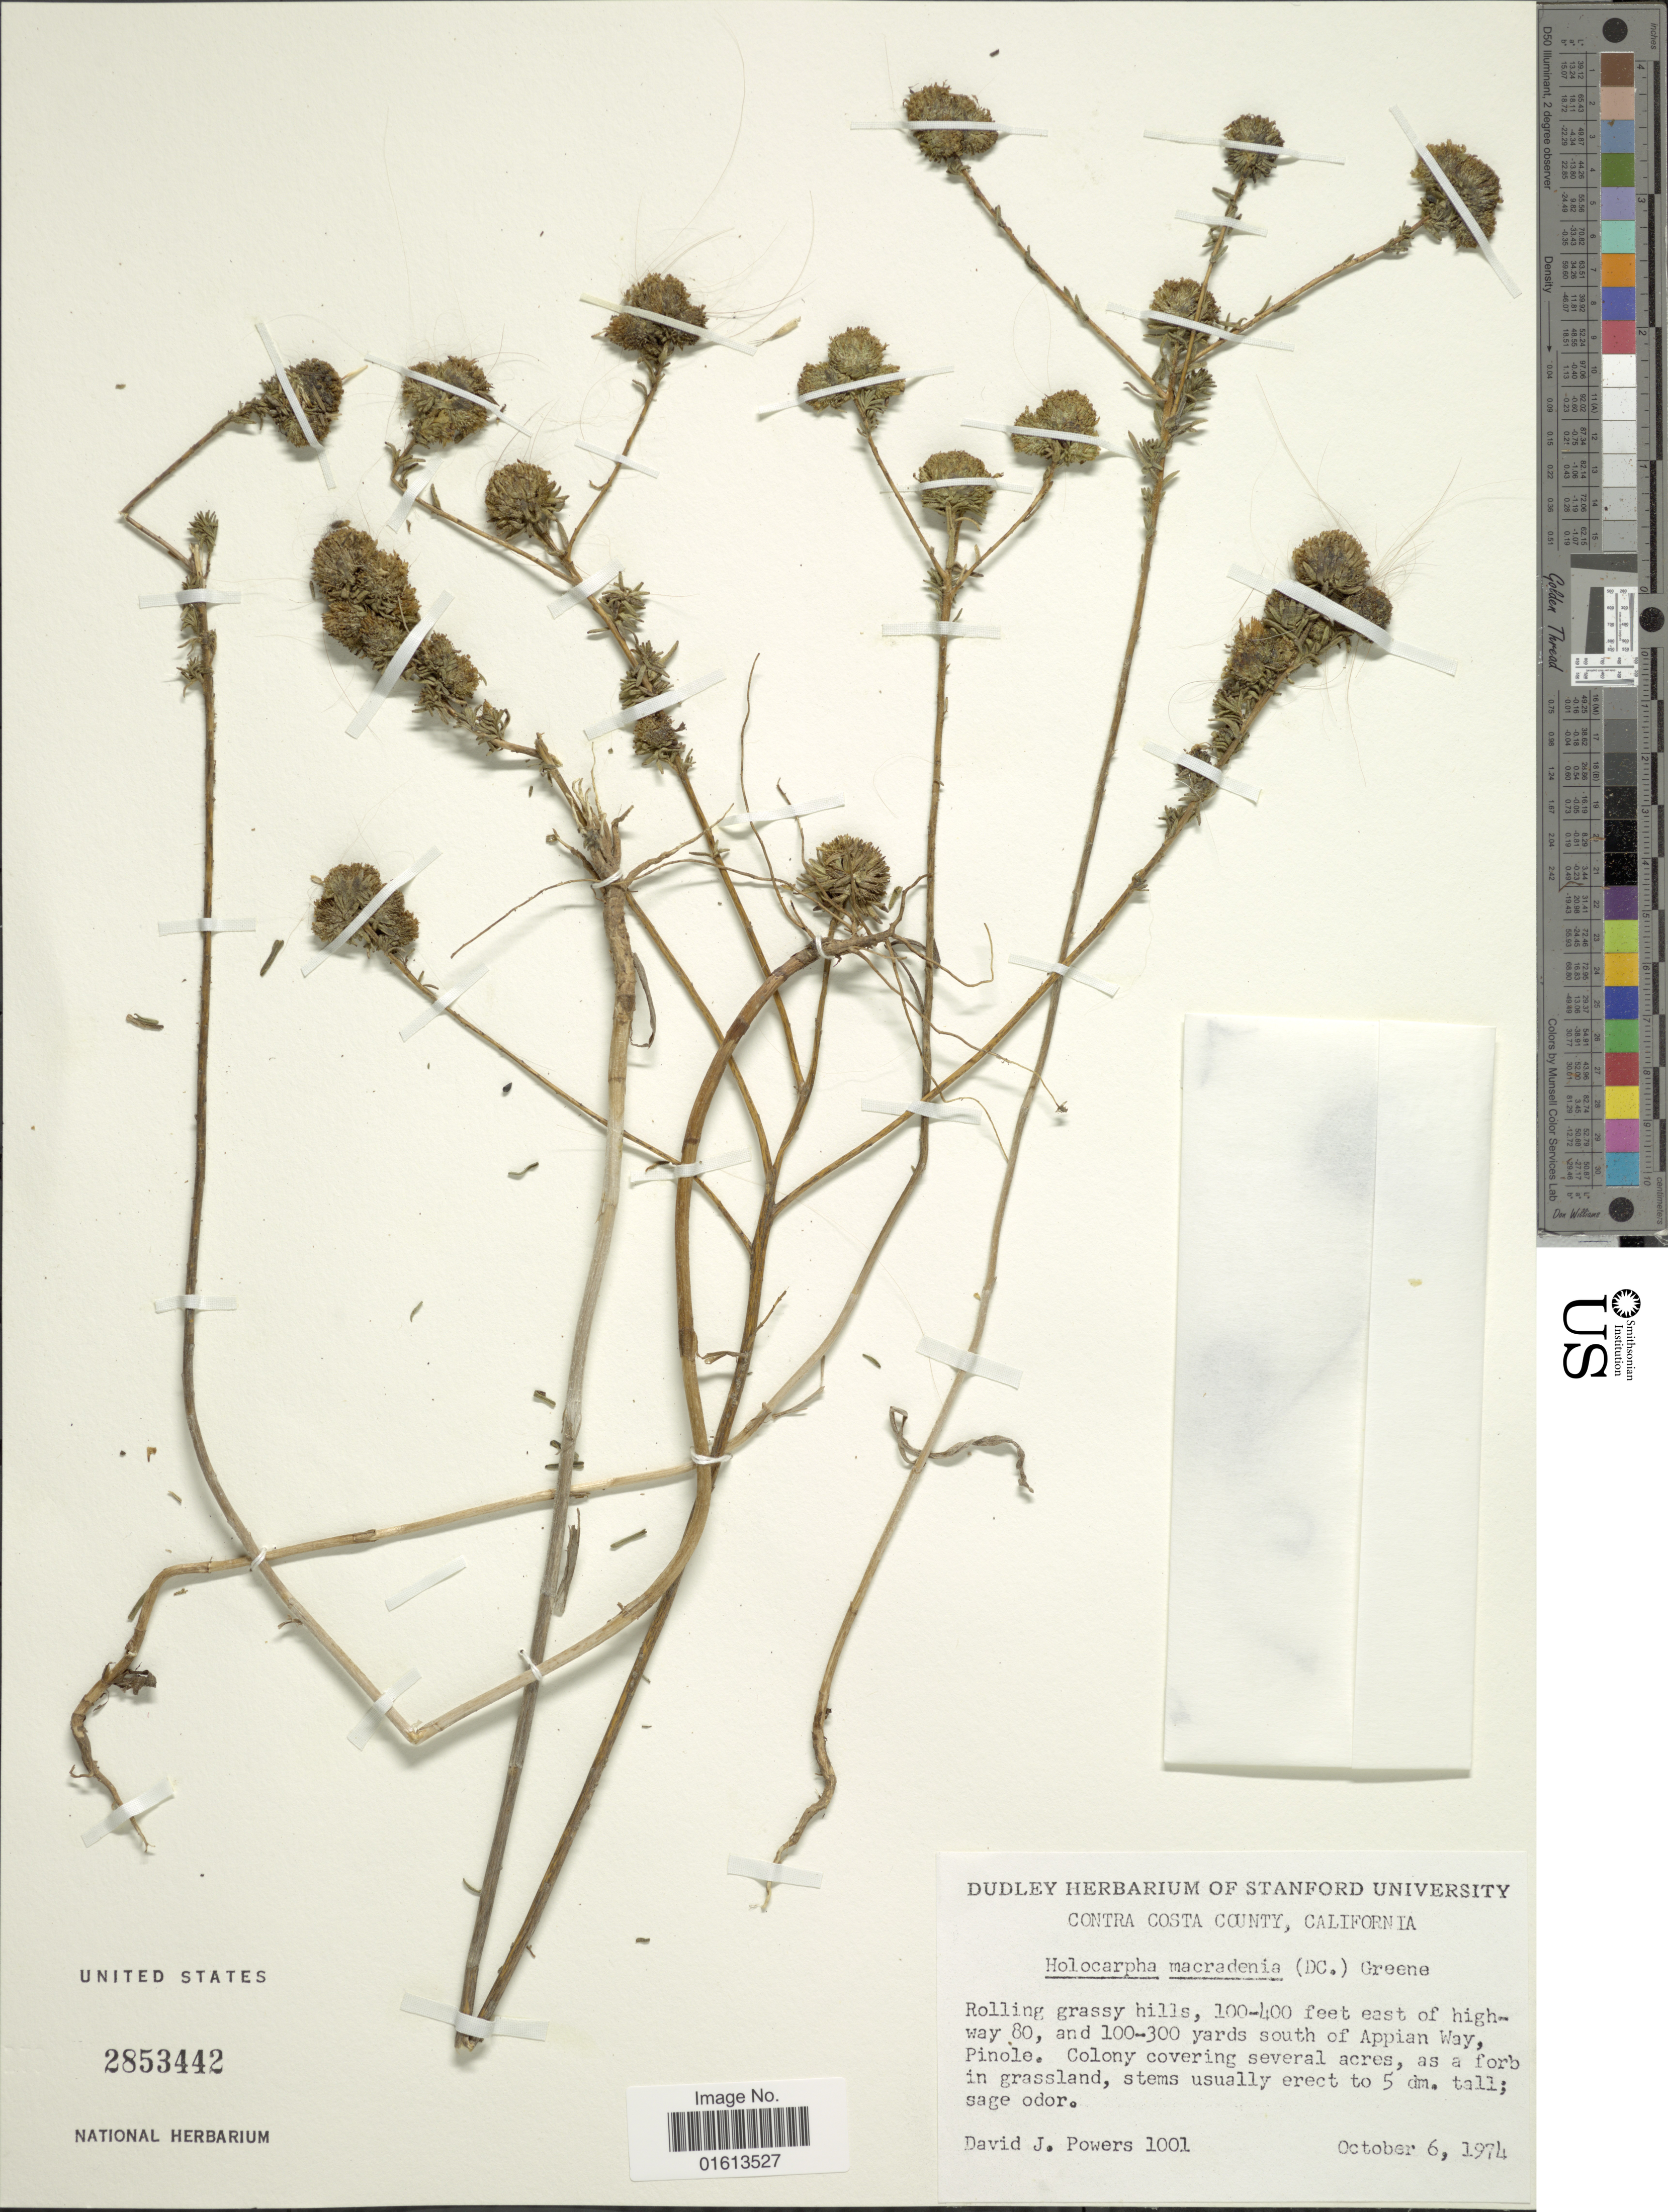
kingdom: Plantae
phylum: Tracheophyta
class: Magnoliopsida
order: Asterales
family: Asteraceae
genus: Holocarpha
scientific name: Holocarpha macradenia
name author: (DC.) Greene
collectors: D. Powers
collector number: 11001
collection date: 1974-10-06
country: United States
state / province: California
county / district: Contra Costa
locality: Contra Costa County, rolling grassy hills, 100-400 feet east of Highway 80, 100-300 yards south of Appian Way, Pinole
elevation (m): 30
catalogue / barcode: US 2853442